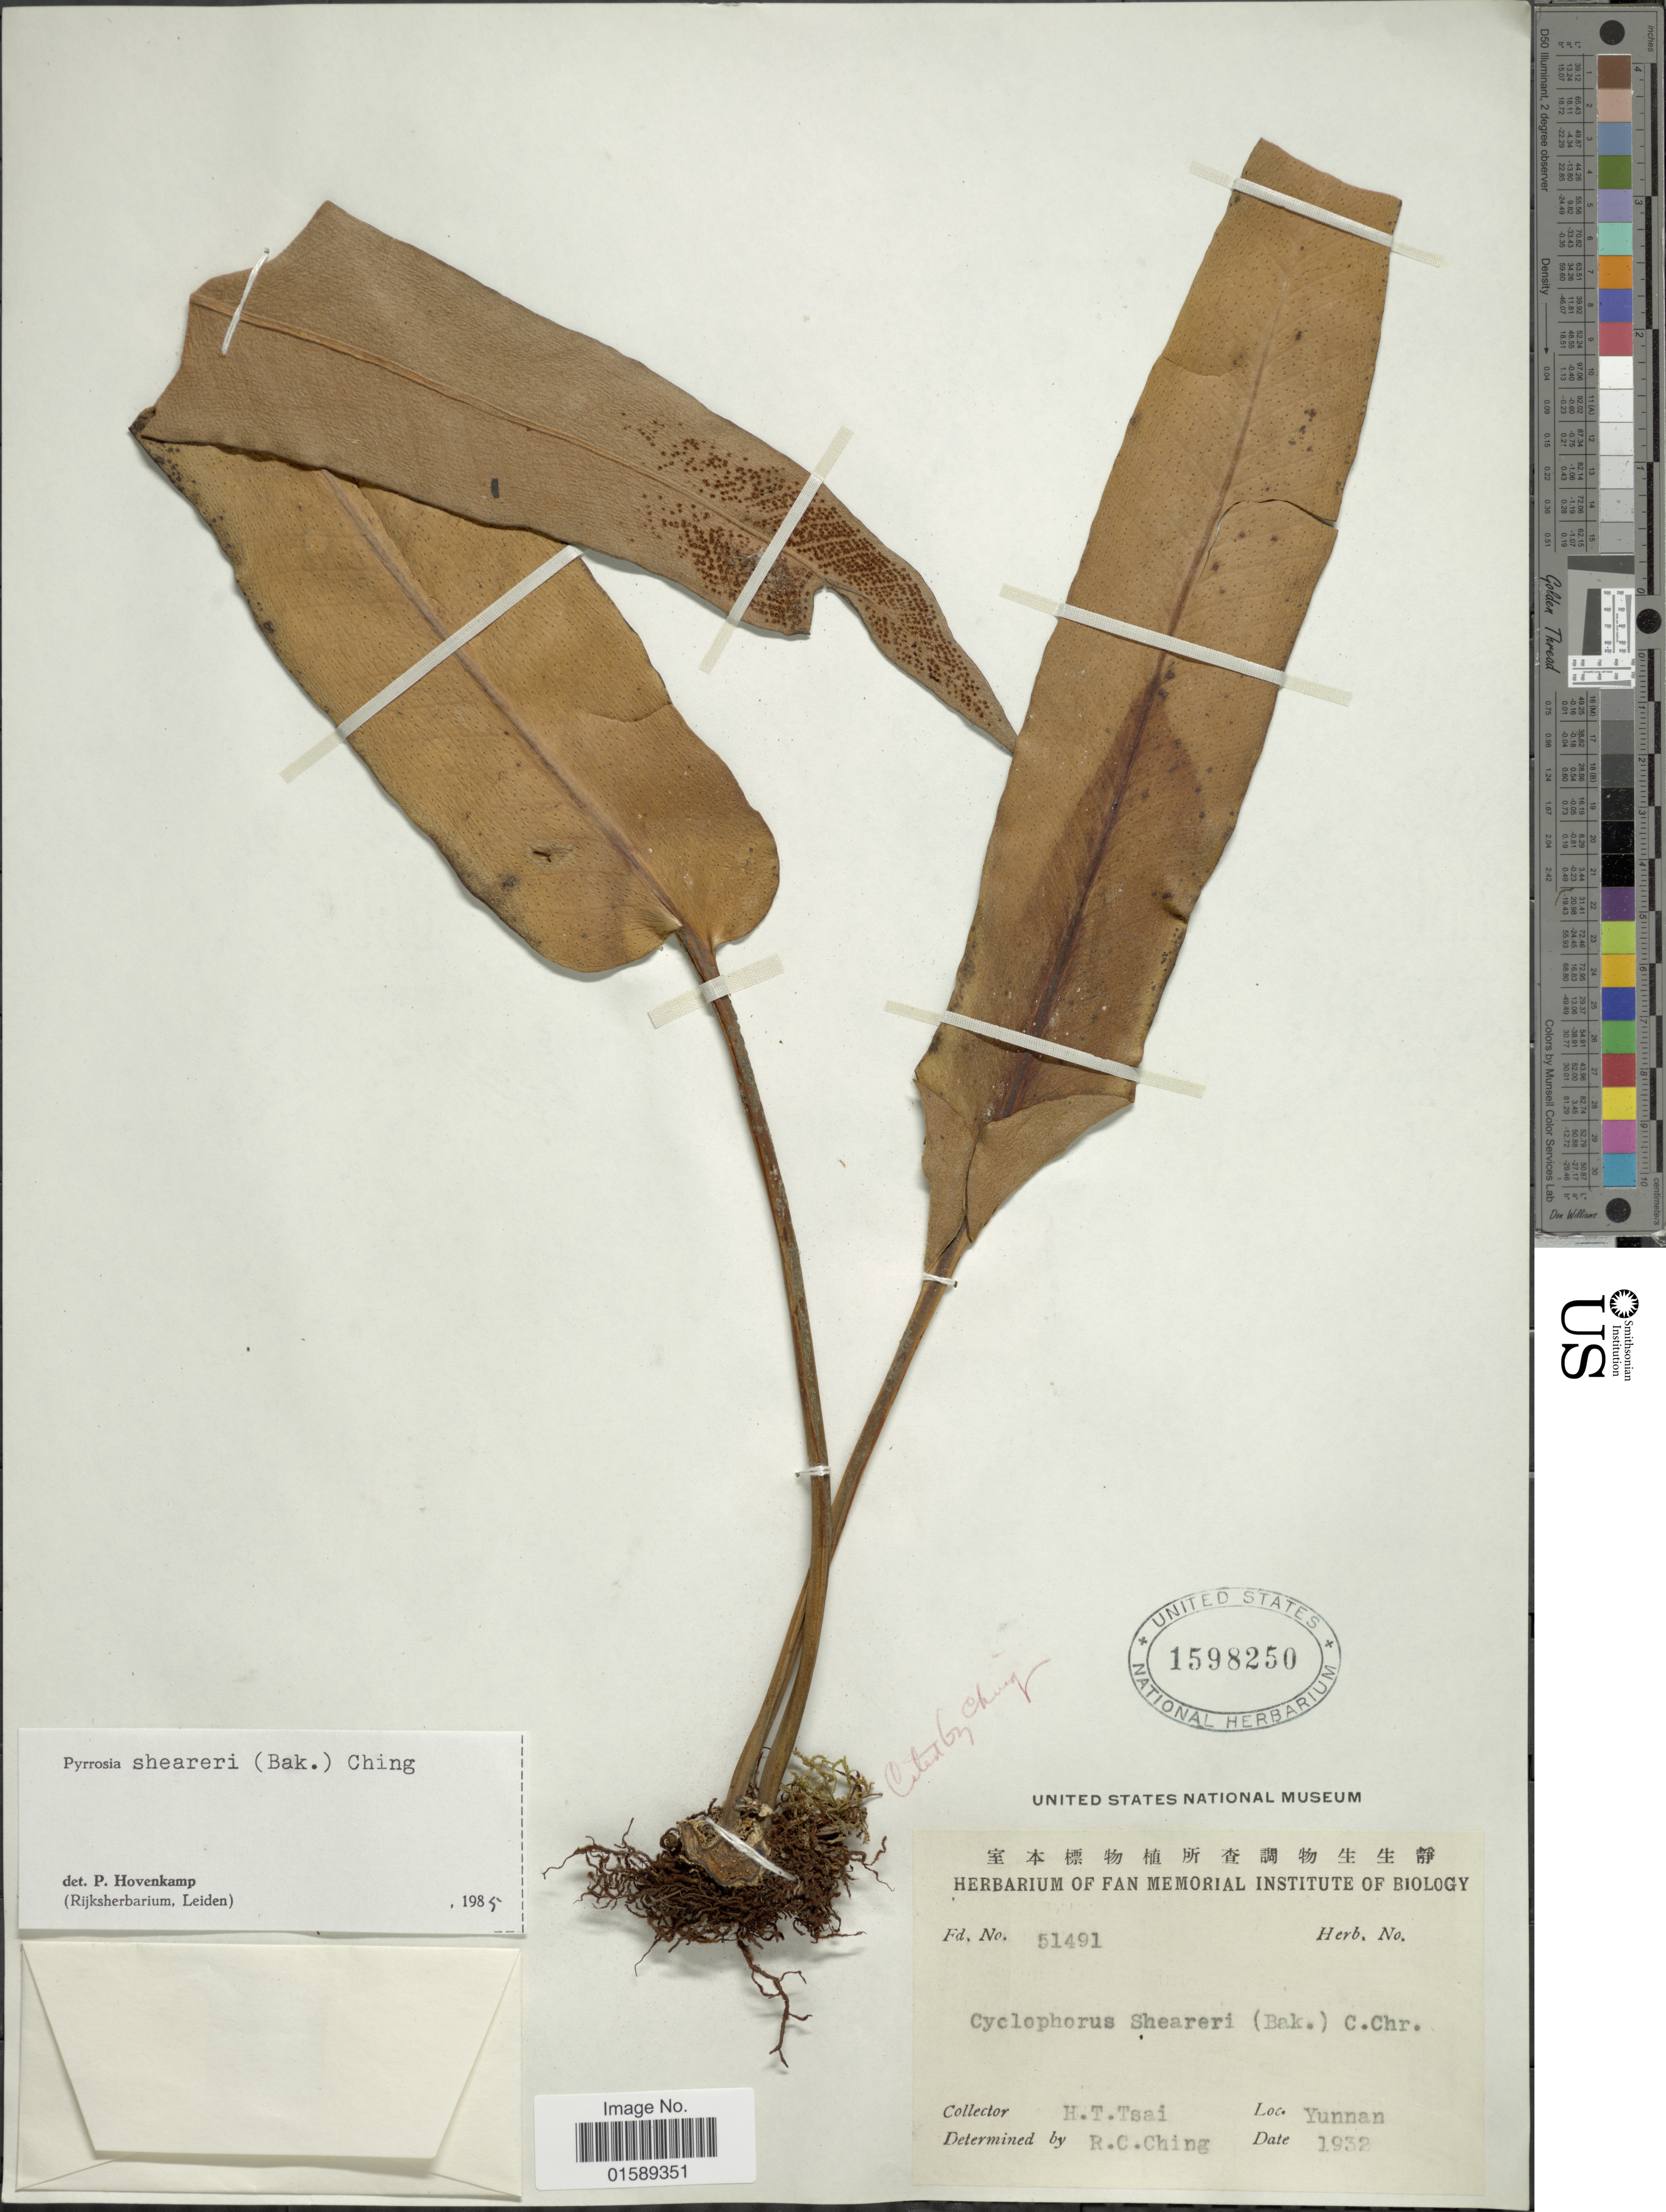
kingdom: Plantae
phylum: Tracheophyta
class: Polypodiopsida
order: Polypodiales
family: Polypodiaceae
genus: Pyrrosia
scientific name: Pyrrosia sheareri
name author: (Baker) Ching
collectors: H. Tsai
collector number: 51491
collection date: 1932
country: China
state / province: Yunnan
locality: Yunnan.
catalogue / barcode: US 1598250